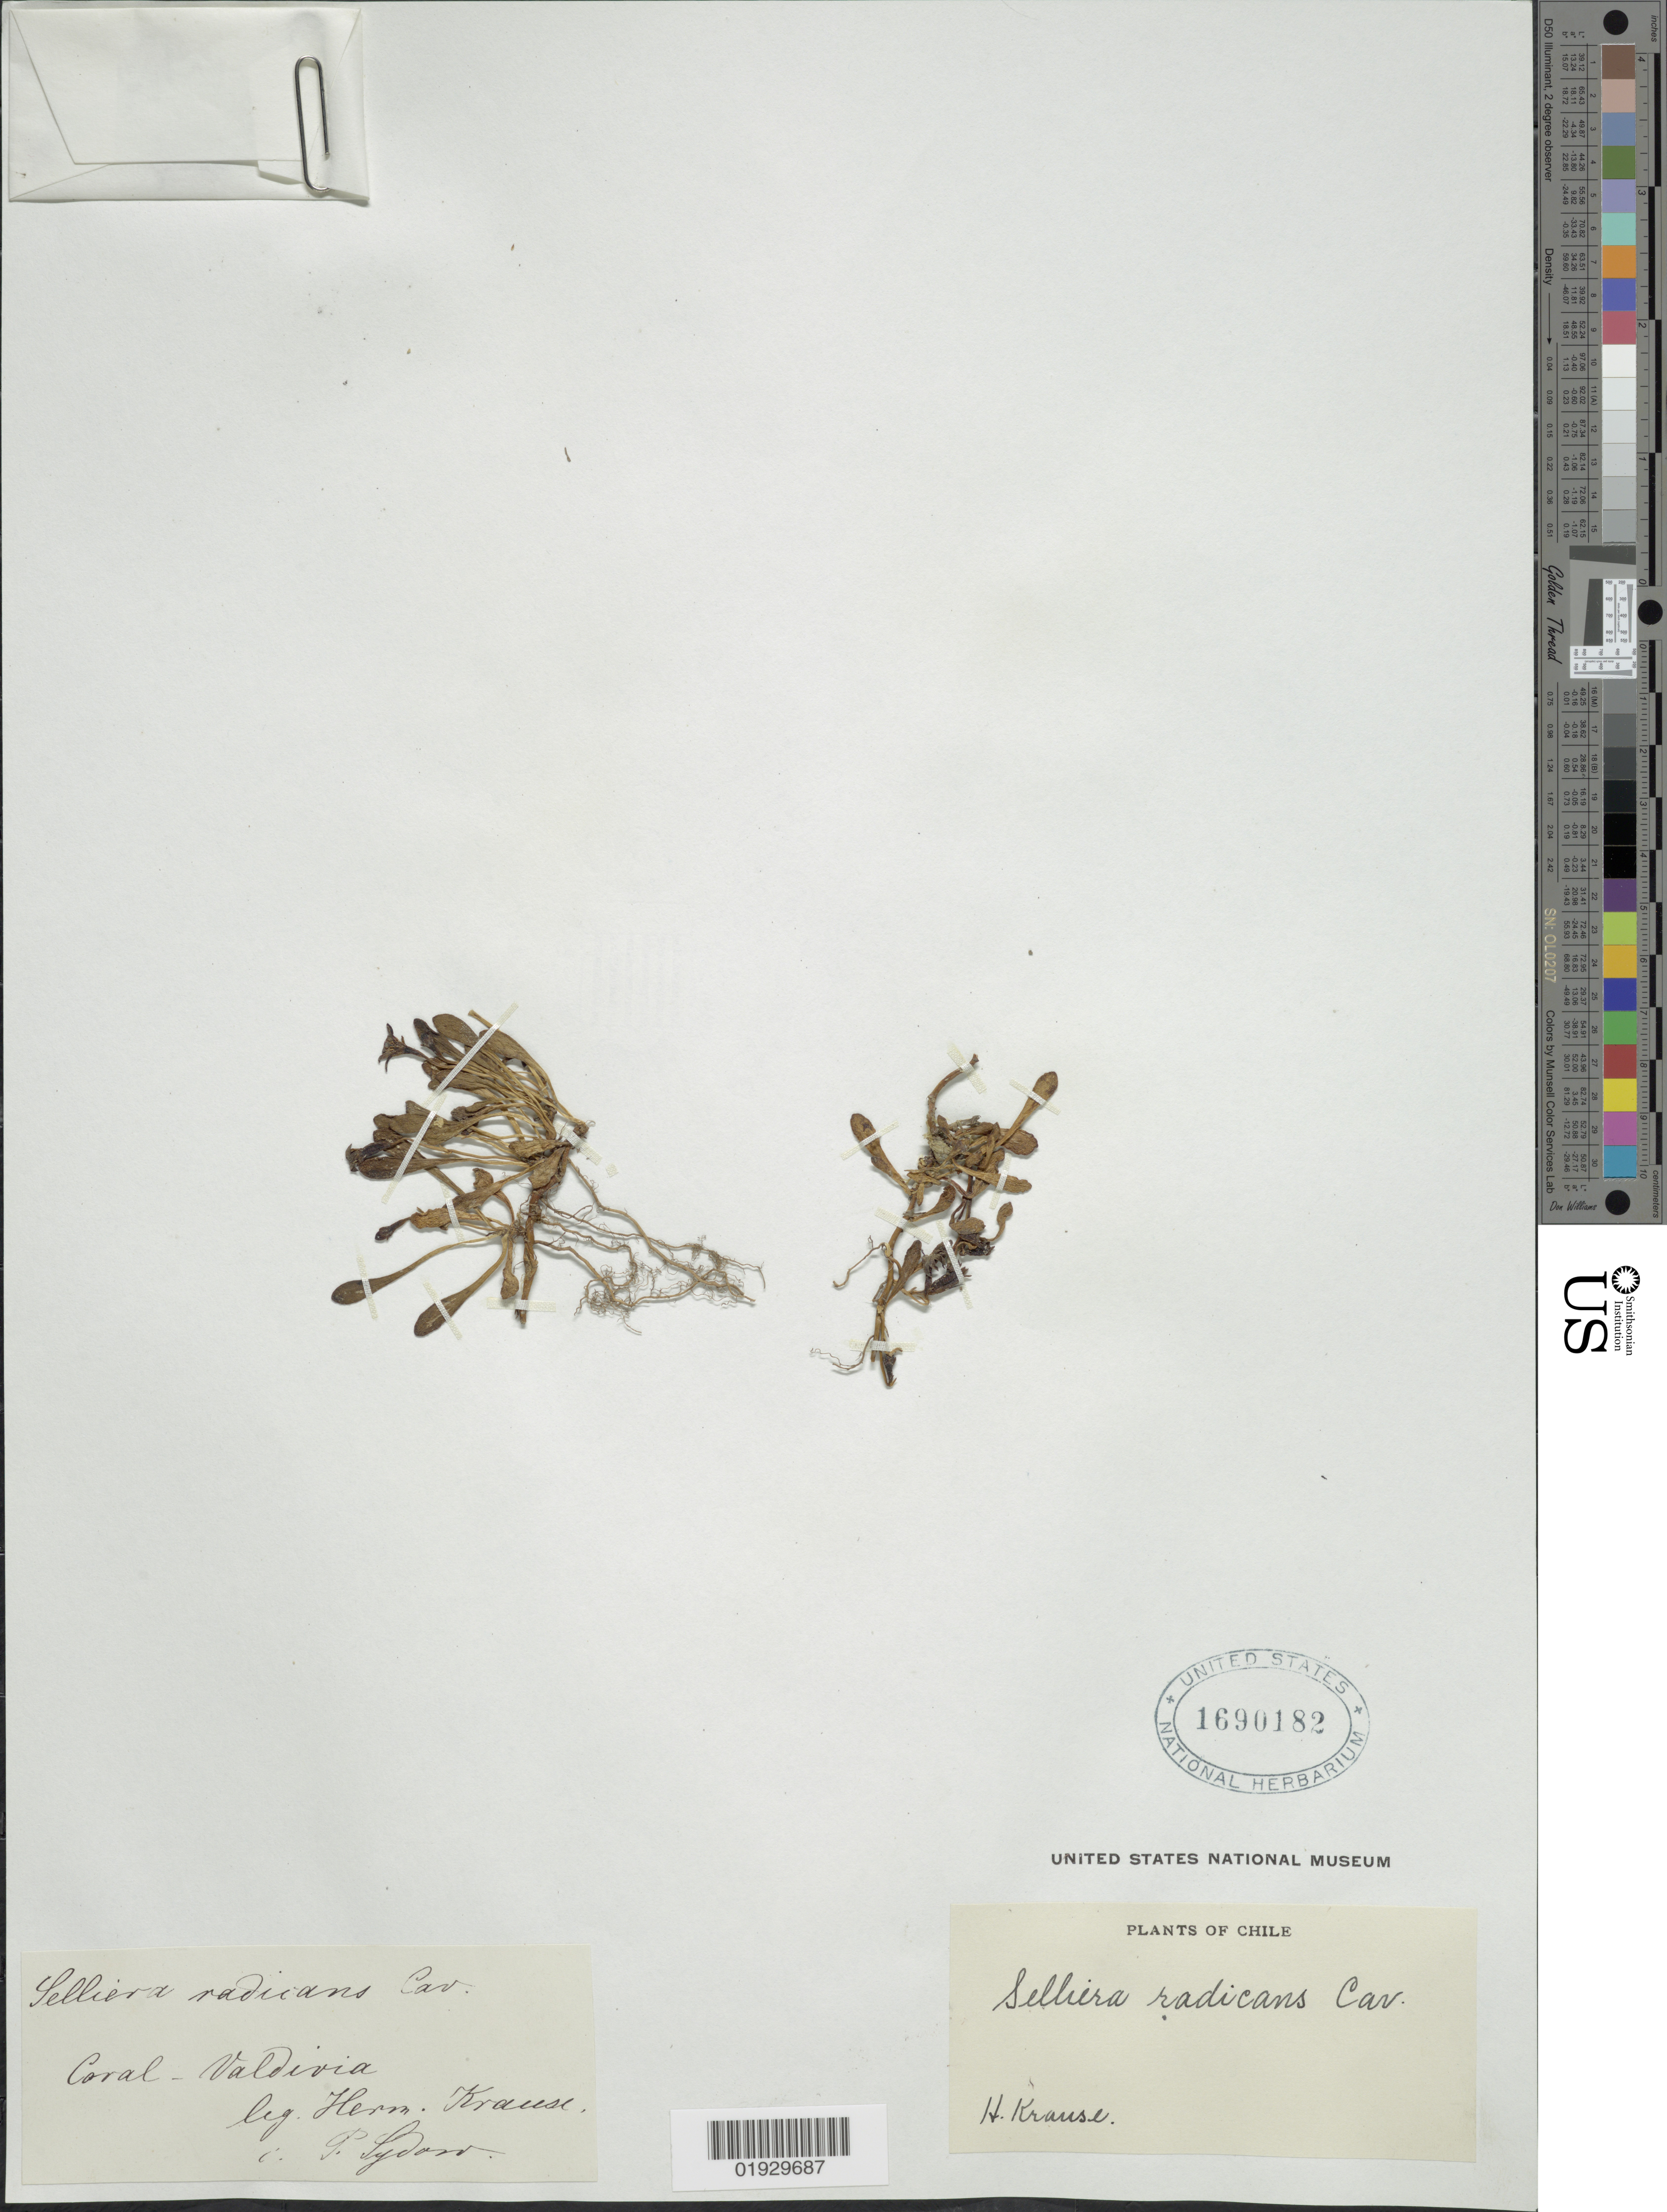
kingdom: Plantae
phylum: Tracheophyta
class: Magnoliopsida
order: Asterales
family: Goodeniaceae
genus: Selliera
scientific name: Selliera radicans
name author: Cav.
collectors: H. Krause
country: Chile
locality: Coral - Valdivia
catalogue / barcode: US 1690182